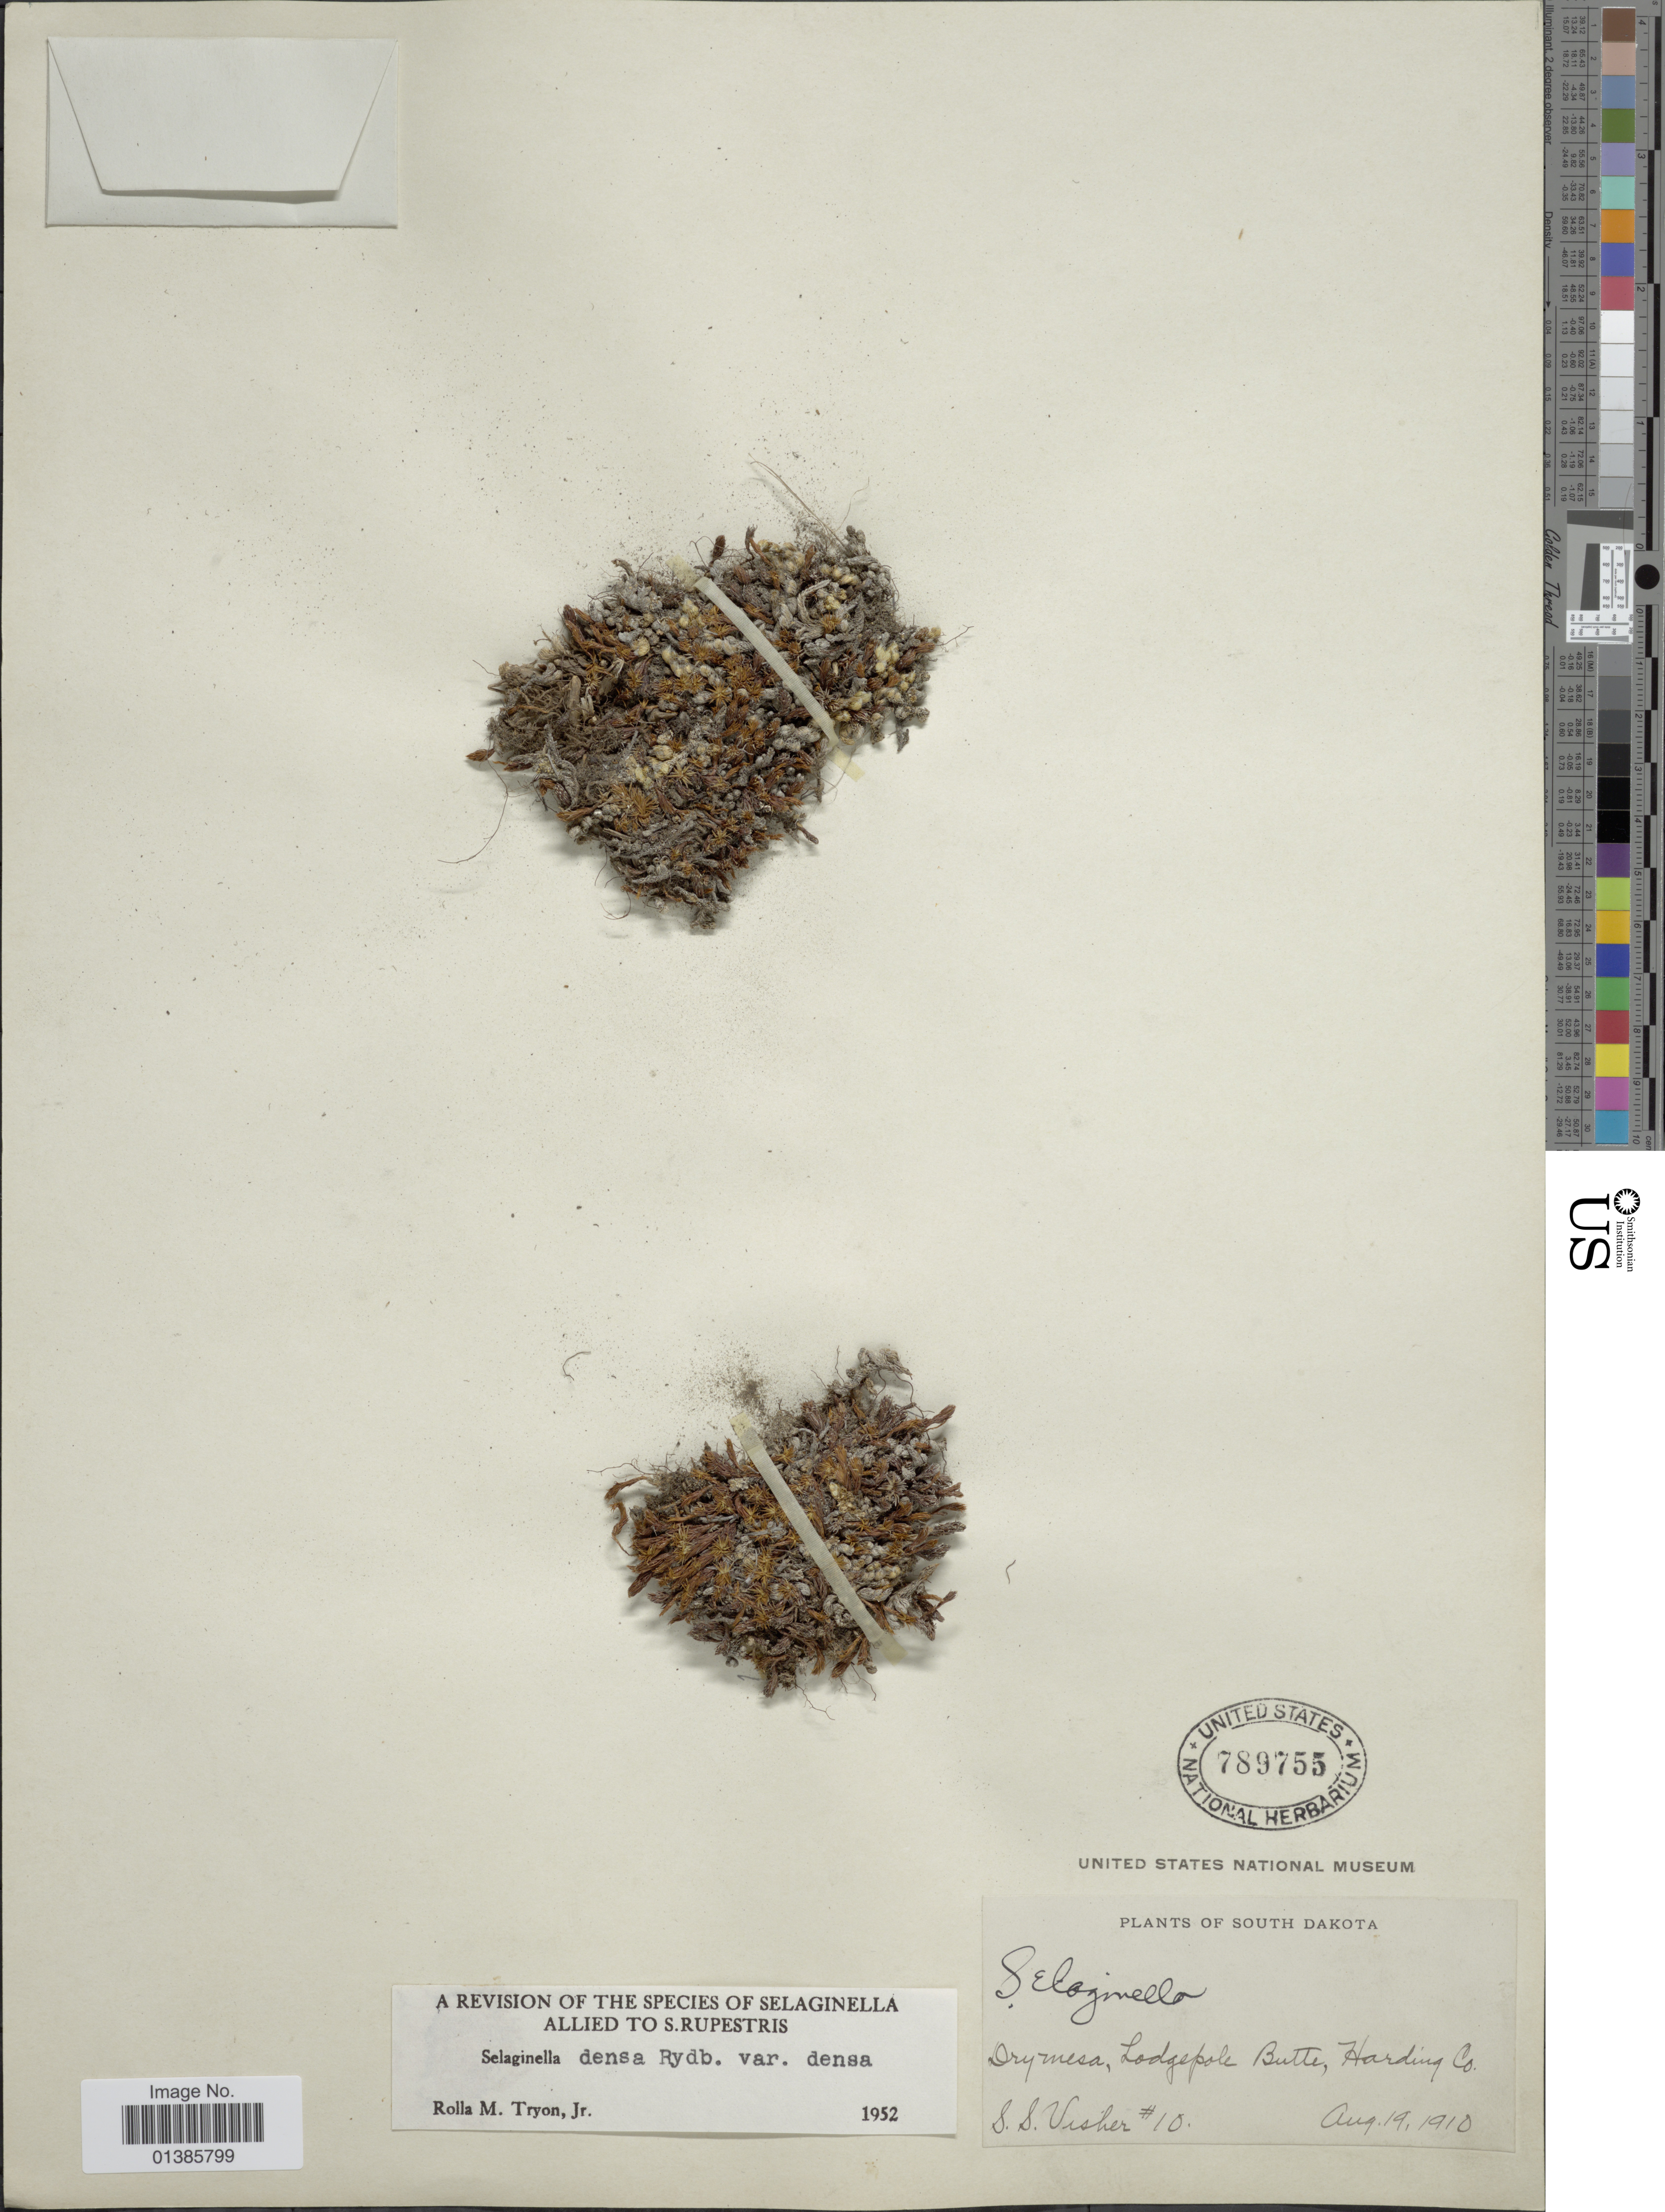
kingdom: Plantae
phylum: Tracheophyta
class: Lycopodiopsida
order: Selaginellales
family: Selaginellaceae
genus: Selaginella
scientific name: Selaginella densa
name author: Rydb.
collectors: S. Visher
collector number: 10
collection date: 1910-08-19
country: United States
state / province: South Dakota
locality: Dry mesa, Lodgepole Butte, Harding Co.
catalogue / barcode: US 789755